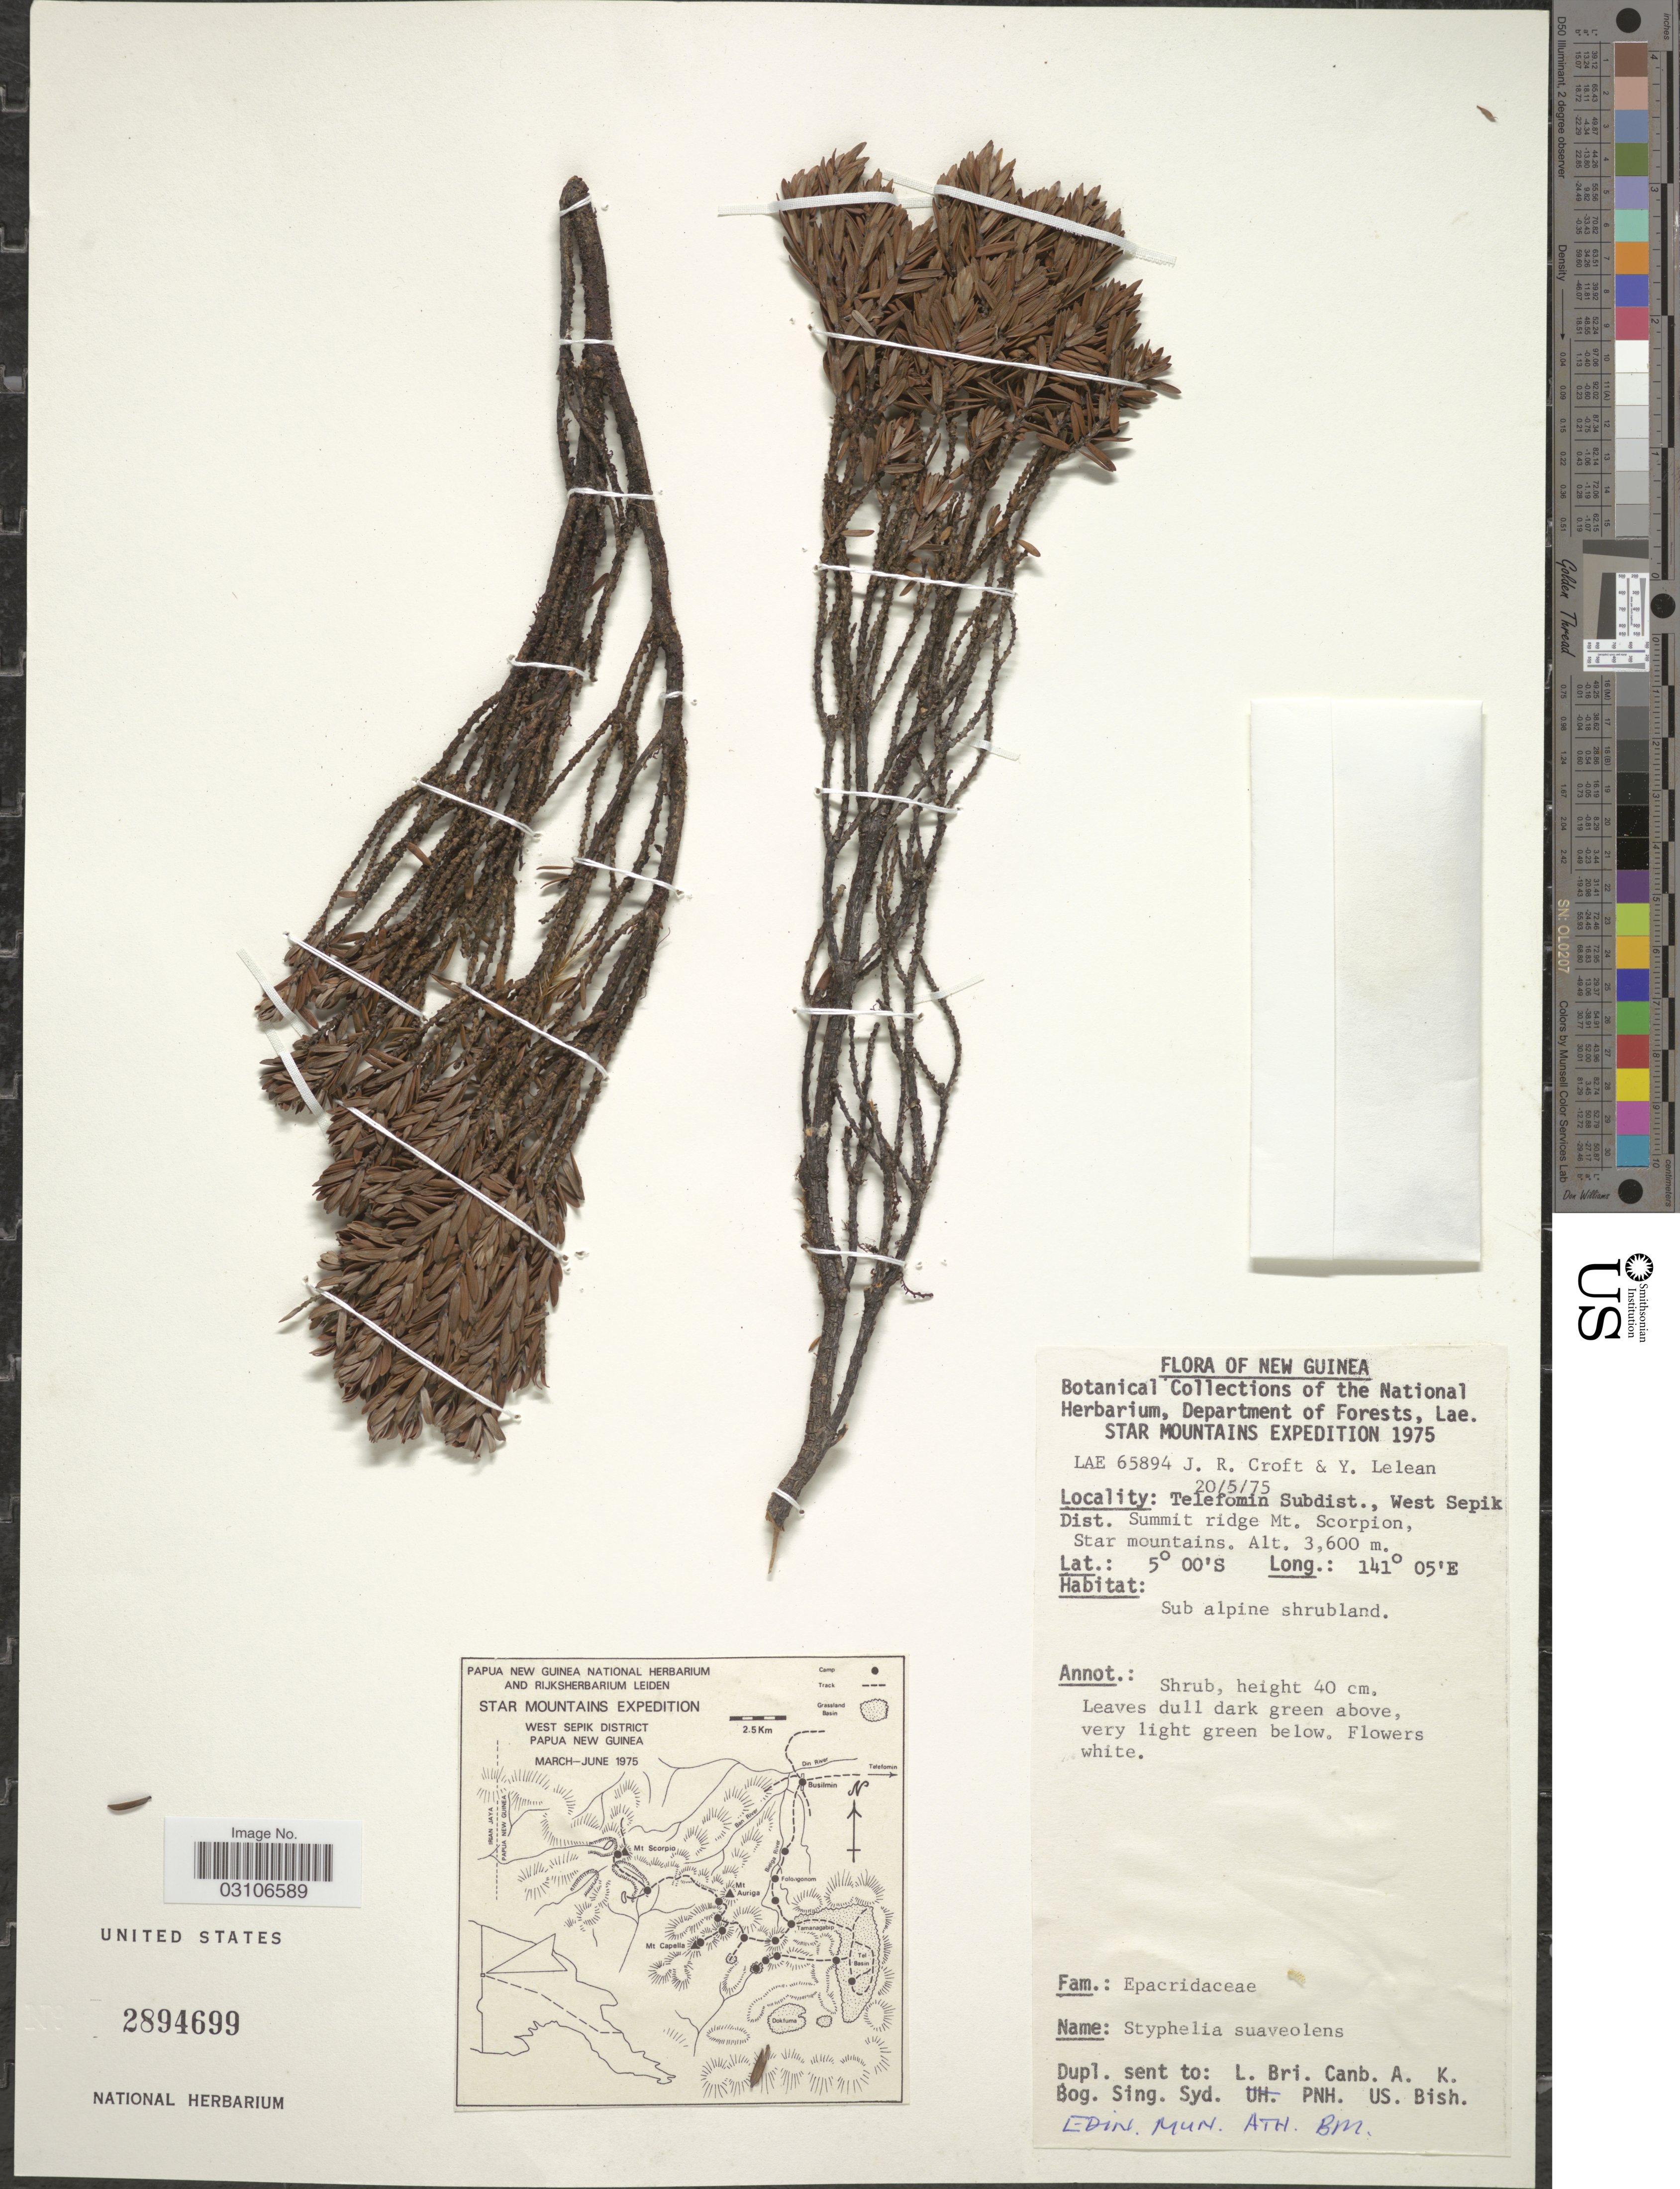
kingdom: Plantae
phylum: Tracheophyta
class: Magnoliopsida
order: Ericales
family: Ericaceae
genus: Styphelia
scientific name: Styphelia suaveolens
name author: (Hook. f.) Warb. ex P. Sarasin & Sarasin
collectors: J. R. Croft & Y. Lelean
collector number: LAE65894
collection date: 1975-05-20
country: Papua New Guinea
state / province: Sandaun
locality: New Guinea. Telefomin Subdist., West Sepik Dist. Summit ridge Mt. Scorpion, Star mountains.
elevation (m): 3600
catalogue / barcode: US 2894699